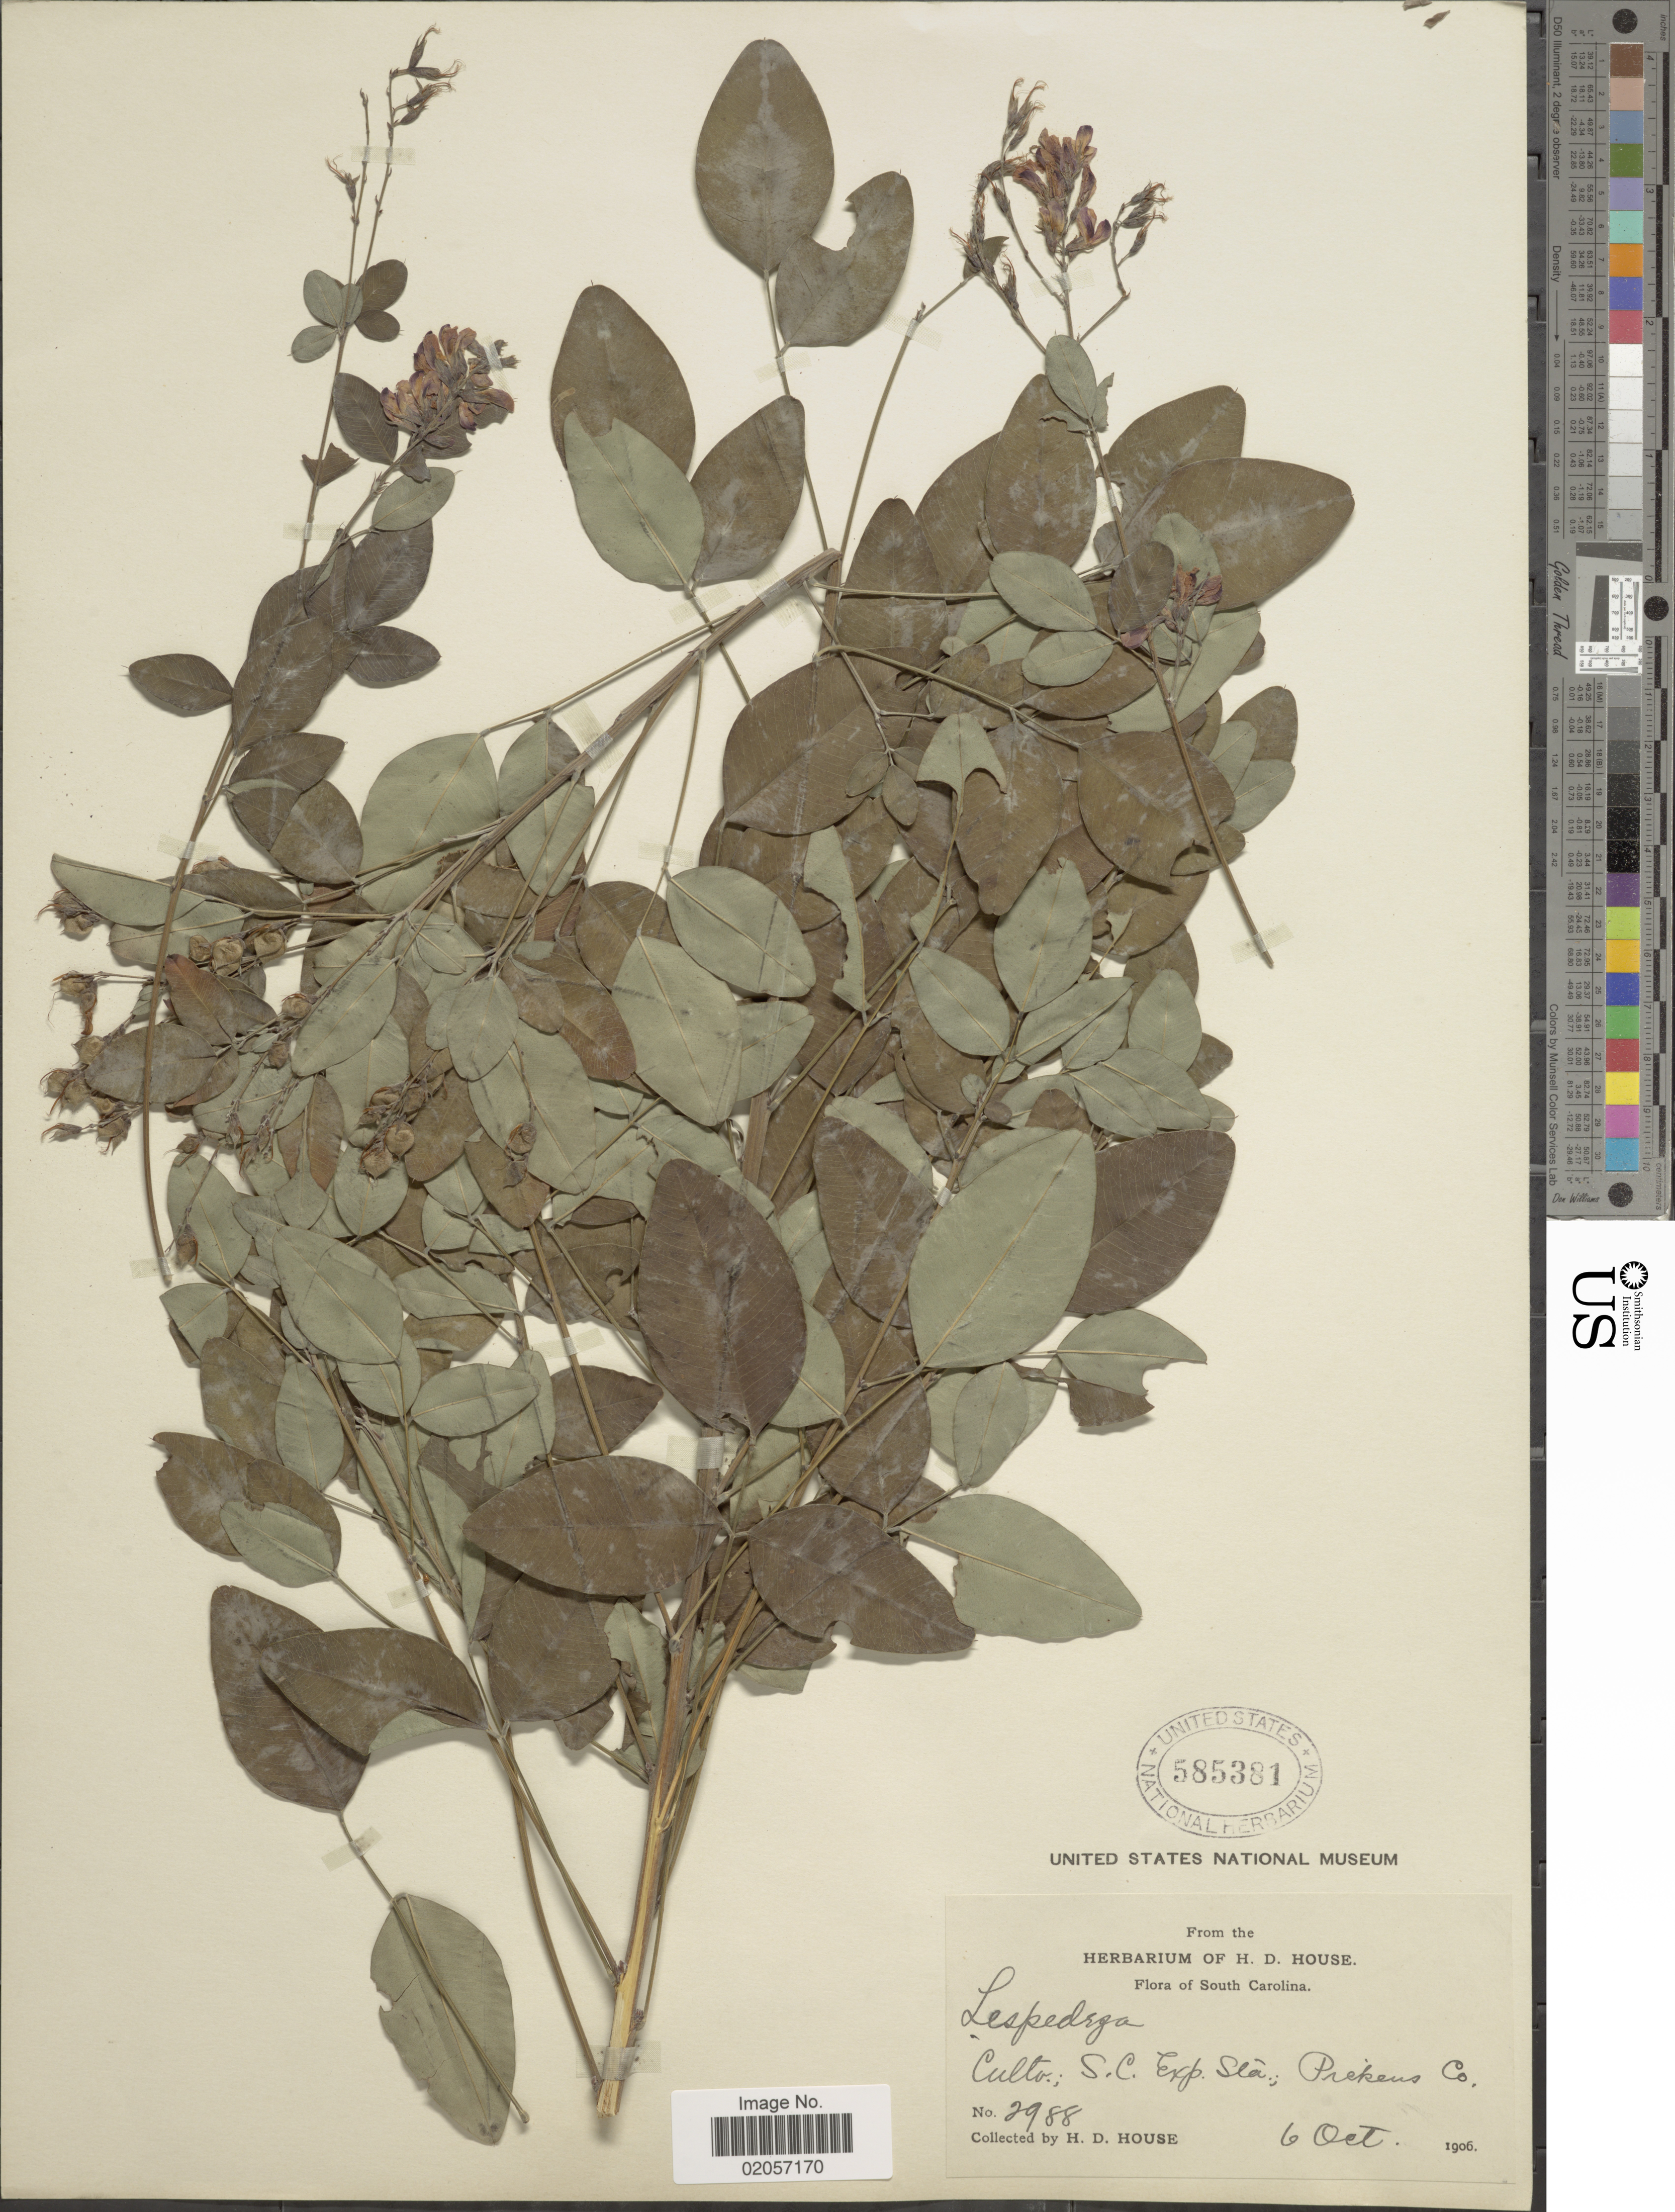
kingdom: Plantae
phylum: Tracheophyta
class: Magnoliopsida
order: Fabales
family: Fabaceae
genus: Lespedeza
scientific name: Lespedeza thunbergii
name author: (DC.) Nakai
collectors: H. D. House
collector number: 2988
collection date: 1906-10-06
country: United States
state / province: South Carolina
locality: S.C. Exp. Sta.; Pickens Co.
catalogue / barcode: US 585381